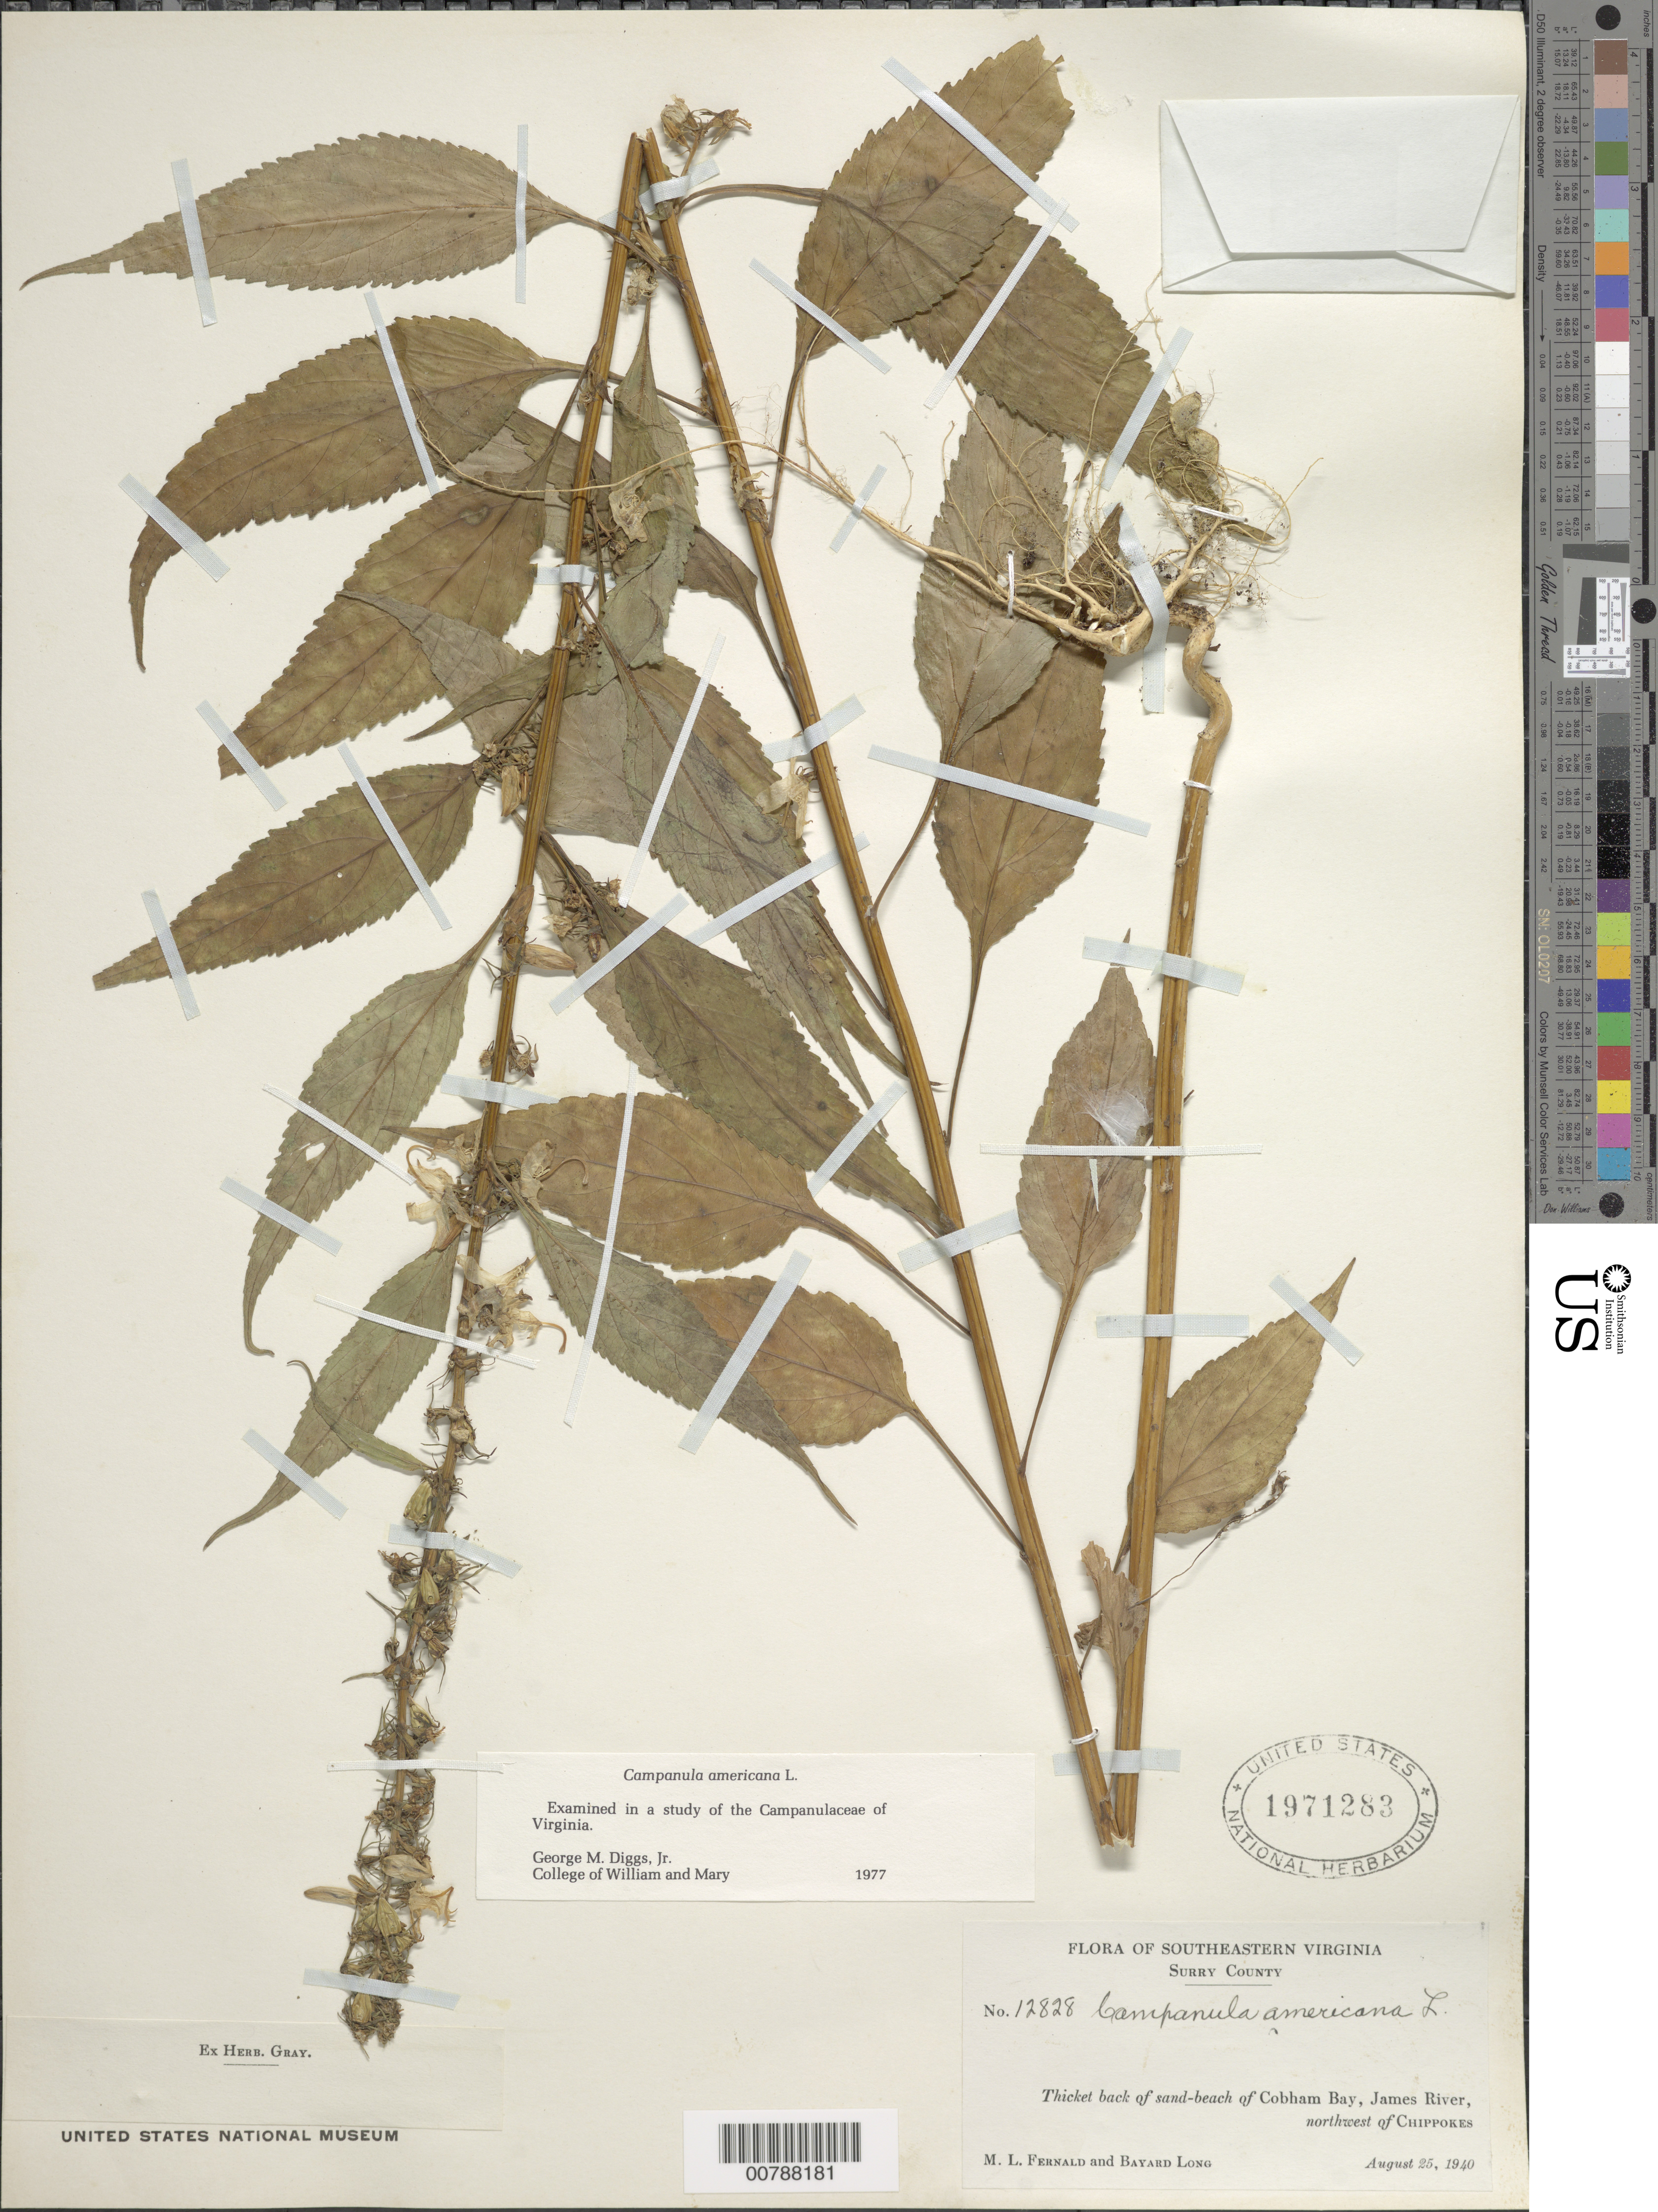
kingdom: Plantae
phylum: Tracheophyta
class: Magnoliopsida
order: Asterales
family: Campanulaceae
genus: Campanula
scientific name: Campanula americana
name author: L.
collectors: M. L. Fernald & B. H. Long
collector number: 12828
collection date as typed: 25 Aug 1940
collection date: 1940-08-25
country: United States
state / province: Virginia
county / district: Surry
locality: Cobham Bay, James River, northwest of Chippokes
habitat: Thicket back of sand-beach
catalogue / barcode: US 1971283